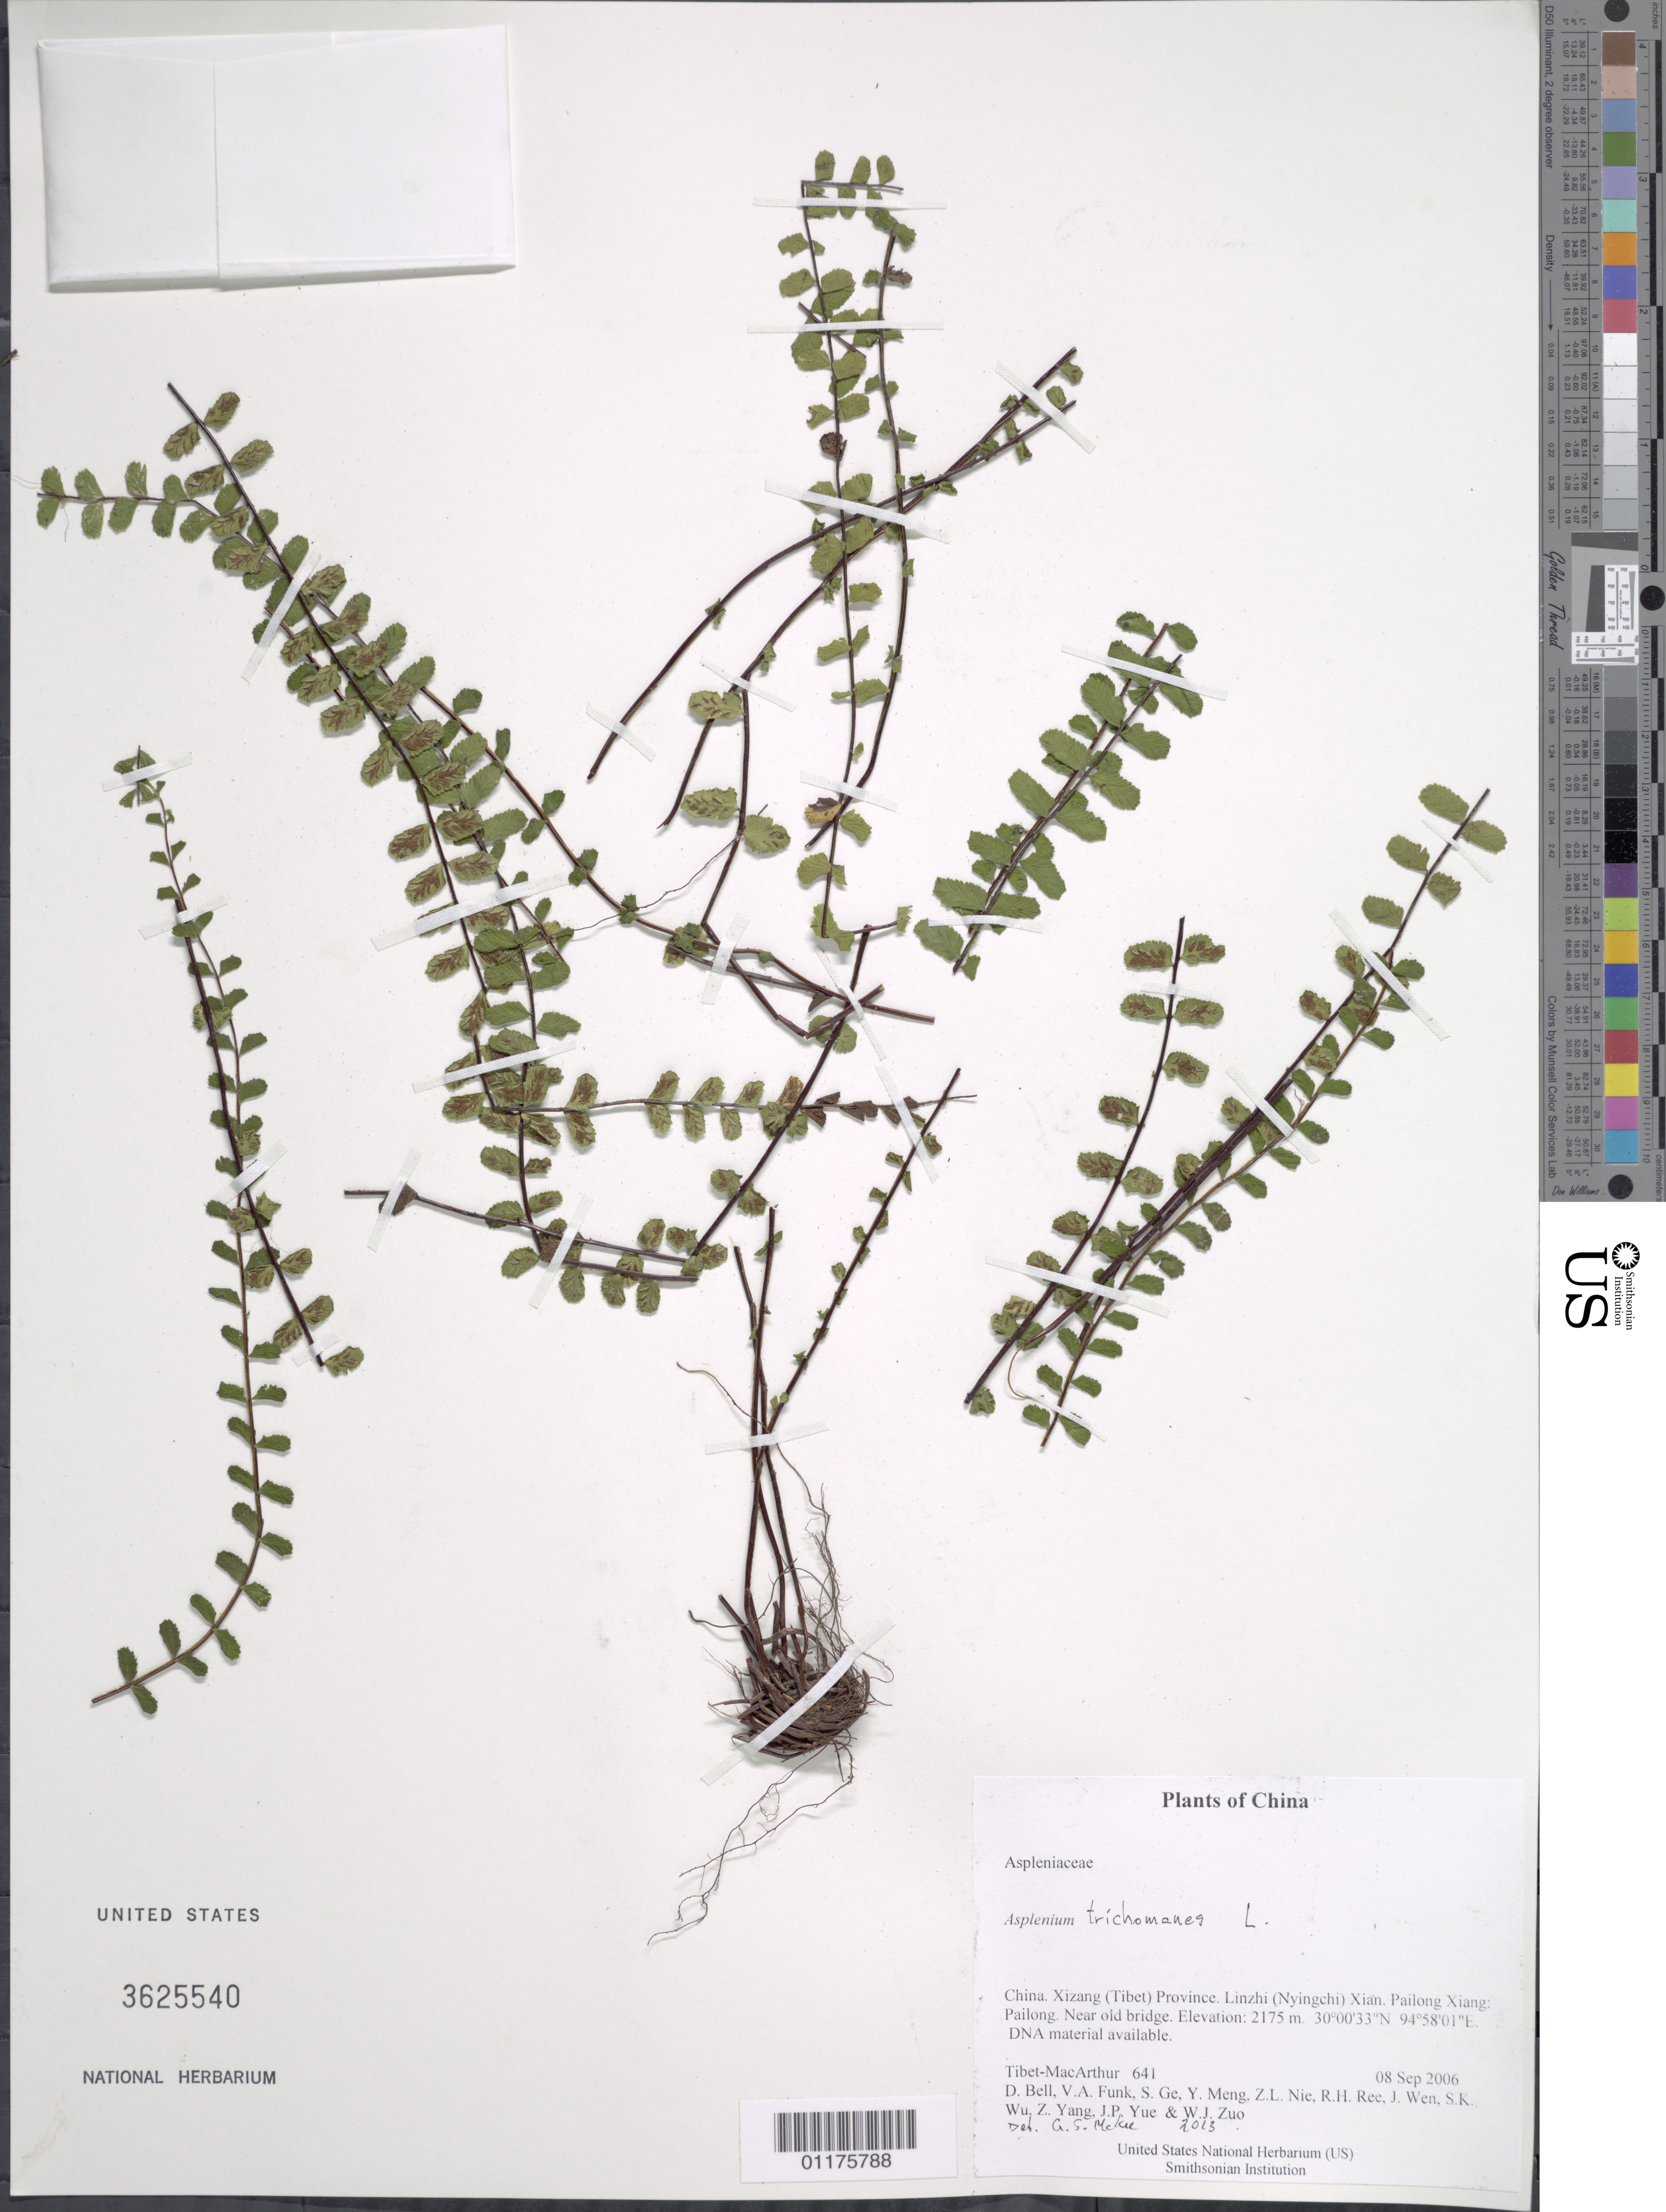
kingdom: Plantae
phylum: Tracheophyta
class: Polypodiopsida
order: Polypodiales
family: Aspleniaceae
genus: Asplenium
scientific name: Asplenium trichomanes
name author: L.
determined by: McKee, G. S., (US), NMNH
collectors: Tibet-MacArthur, D. A. Bell, V. Funk, S. Ge, Y. Meng, Z. Nie, R. Ree, J. Wen, S. K. Wu, Z. Yang, J. Yue & W. Zuo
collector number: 641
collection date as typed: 08 Sep 2006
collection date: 2006-09-08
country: China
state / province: Xizang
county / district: Linzhi (Nyingchi) Xian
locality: Pailong Xiang: Pailong. Near old bridge.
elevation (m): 2175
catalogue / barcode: US 3625540